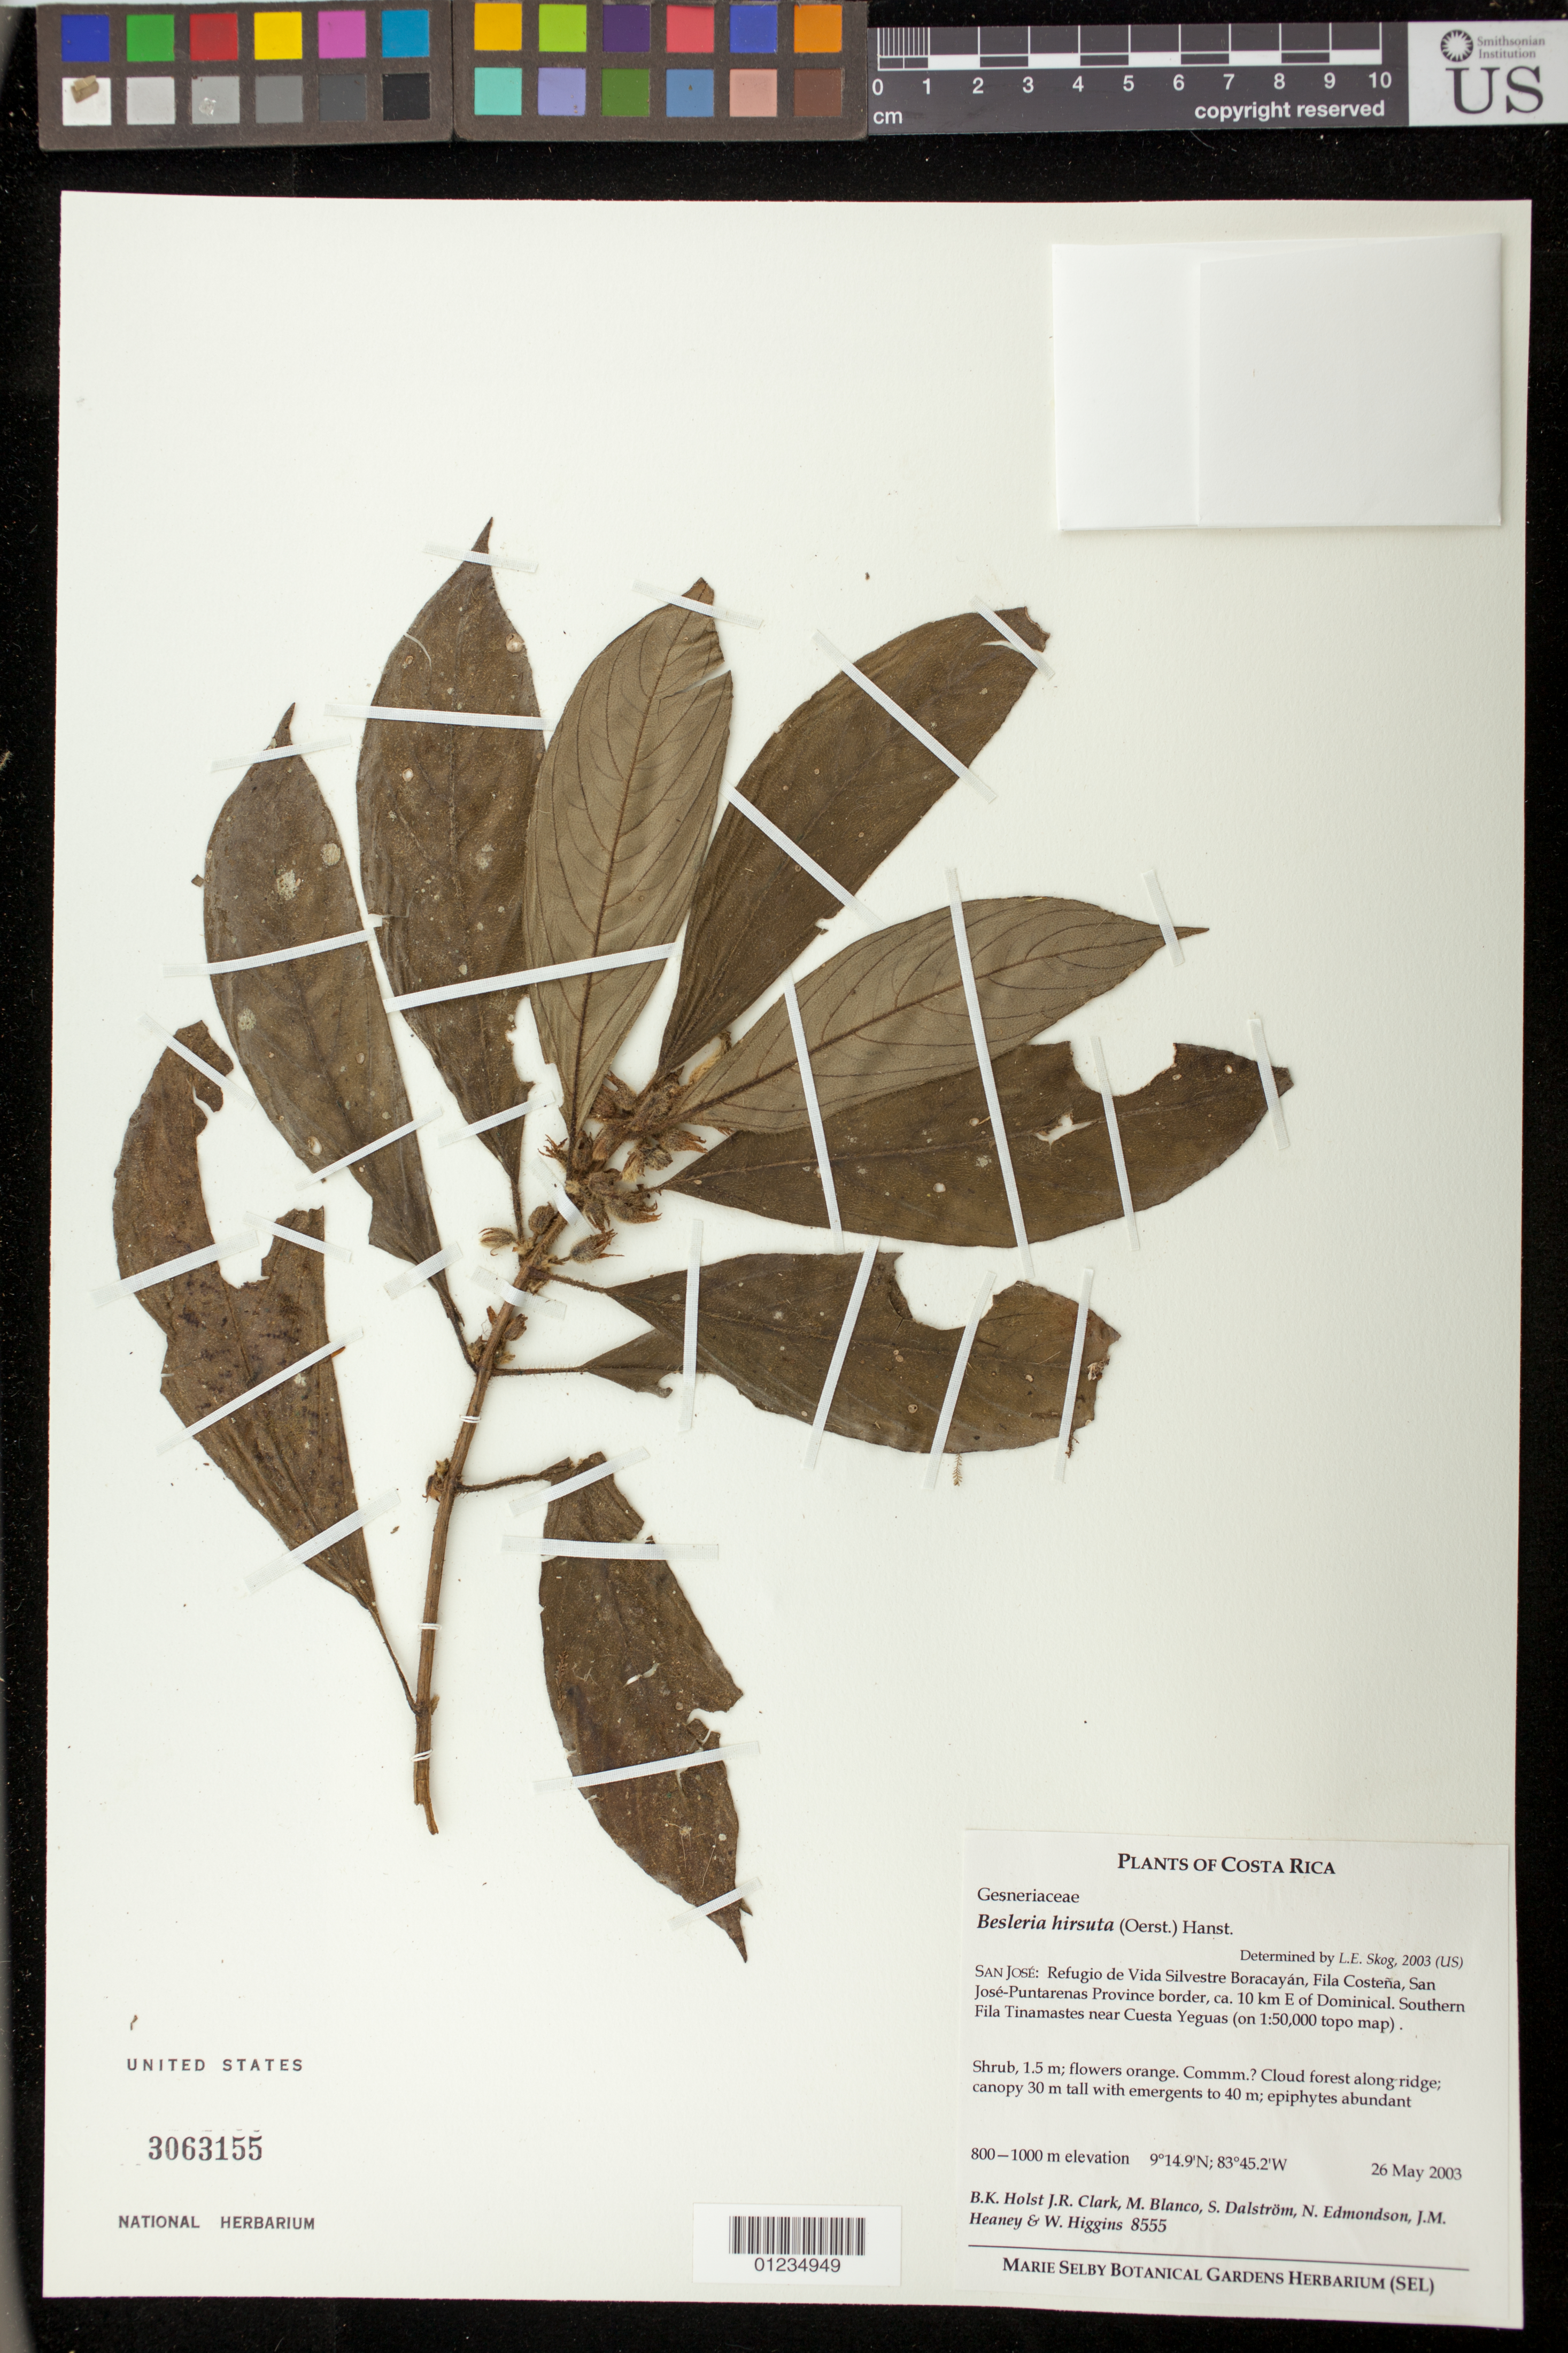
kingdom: Plantae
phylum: Tracheophyta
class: Magnoliopsida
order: Lamiales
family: Gesneriaceae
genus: Besleria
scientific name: Besleria hirsuta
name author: (Oerst.) Hanst.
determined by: Skog, Laurence E.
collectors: B. Holst & et al.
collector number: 8555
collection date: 2003-05-26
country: Costa Rica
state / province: San José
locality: San José: Refugio de Vida Silvestre Boracayán, Fila Costeña, San José-Puntarenas Province border, ca. 10 km E of Dominical.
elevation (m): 800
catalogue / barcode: US 3063155